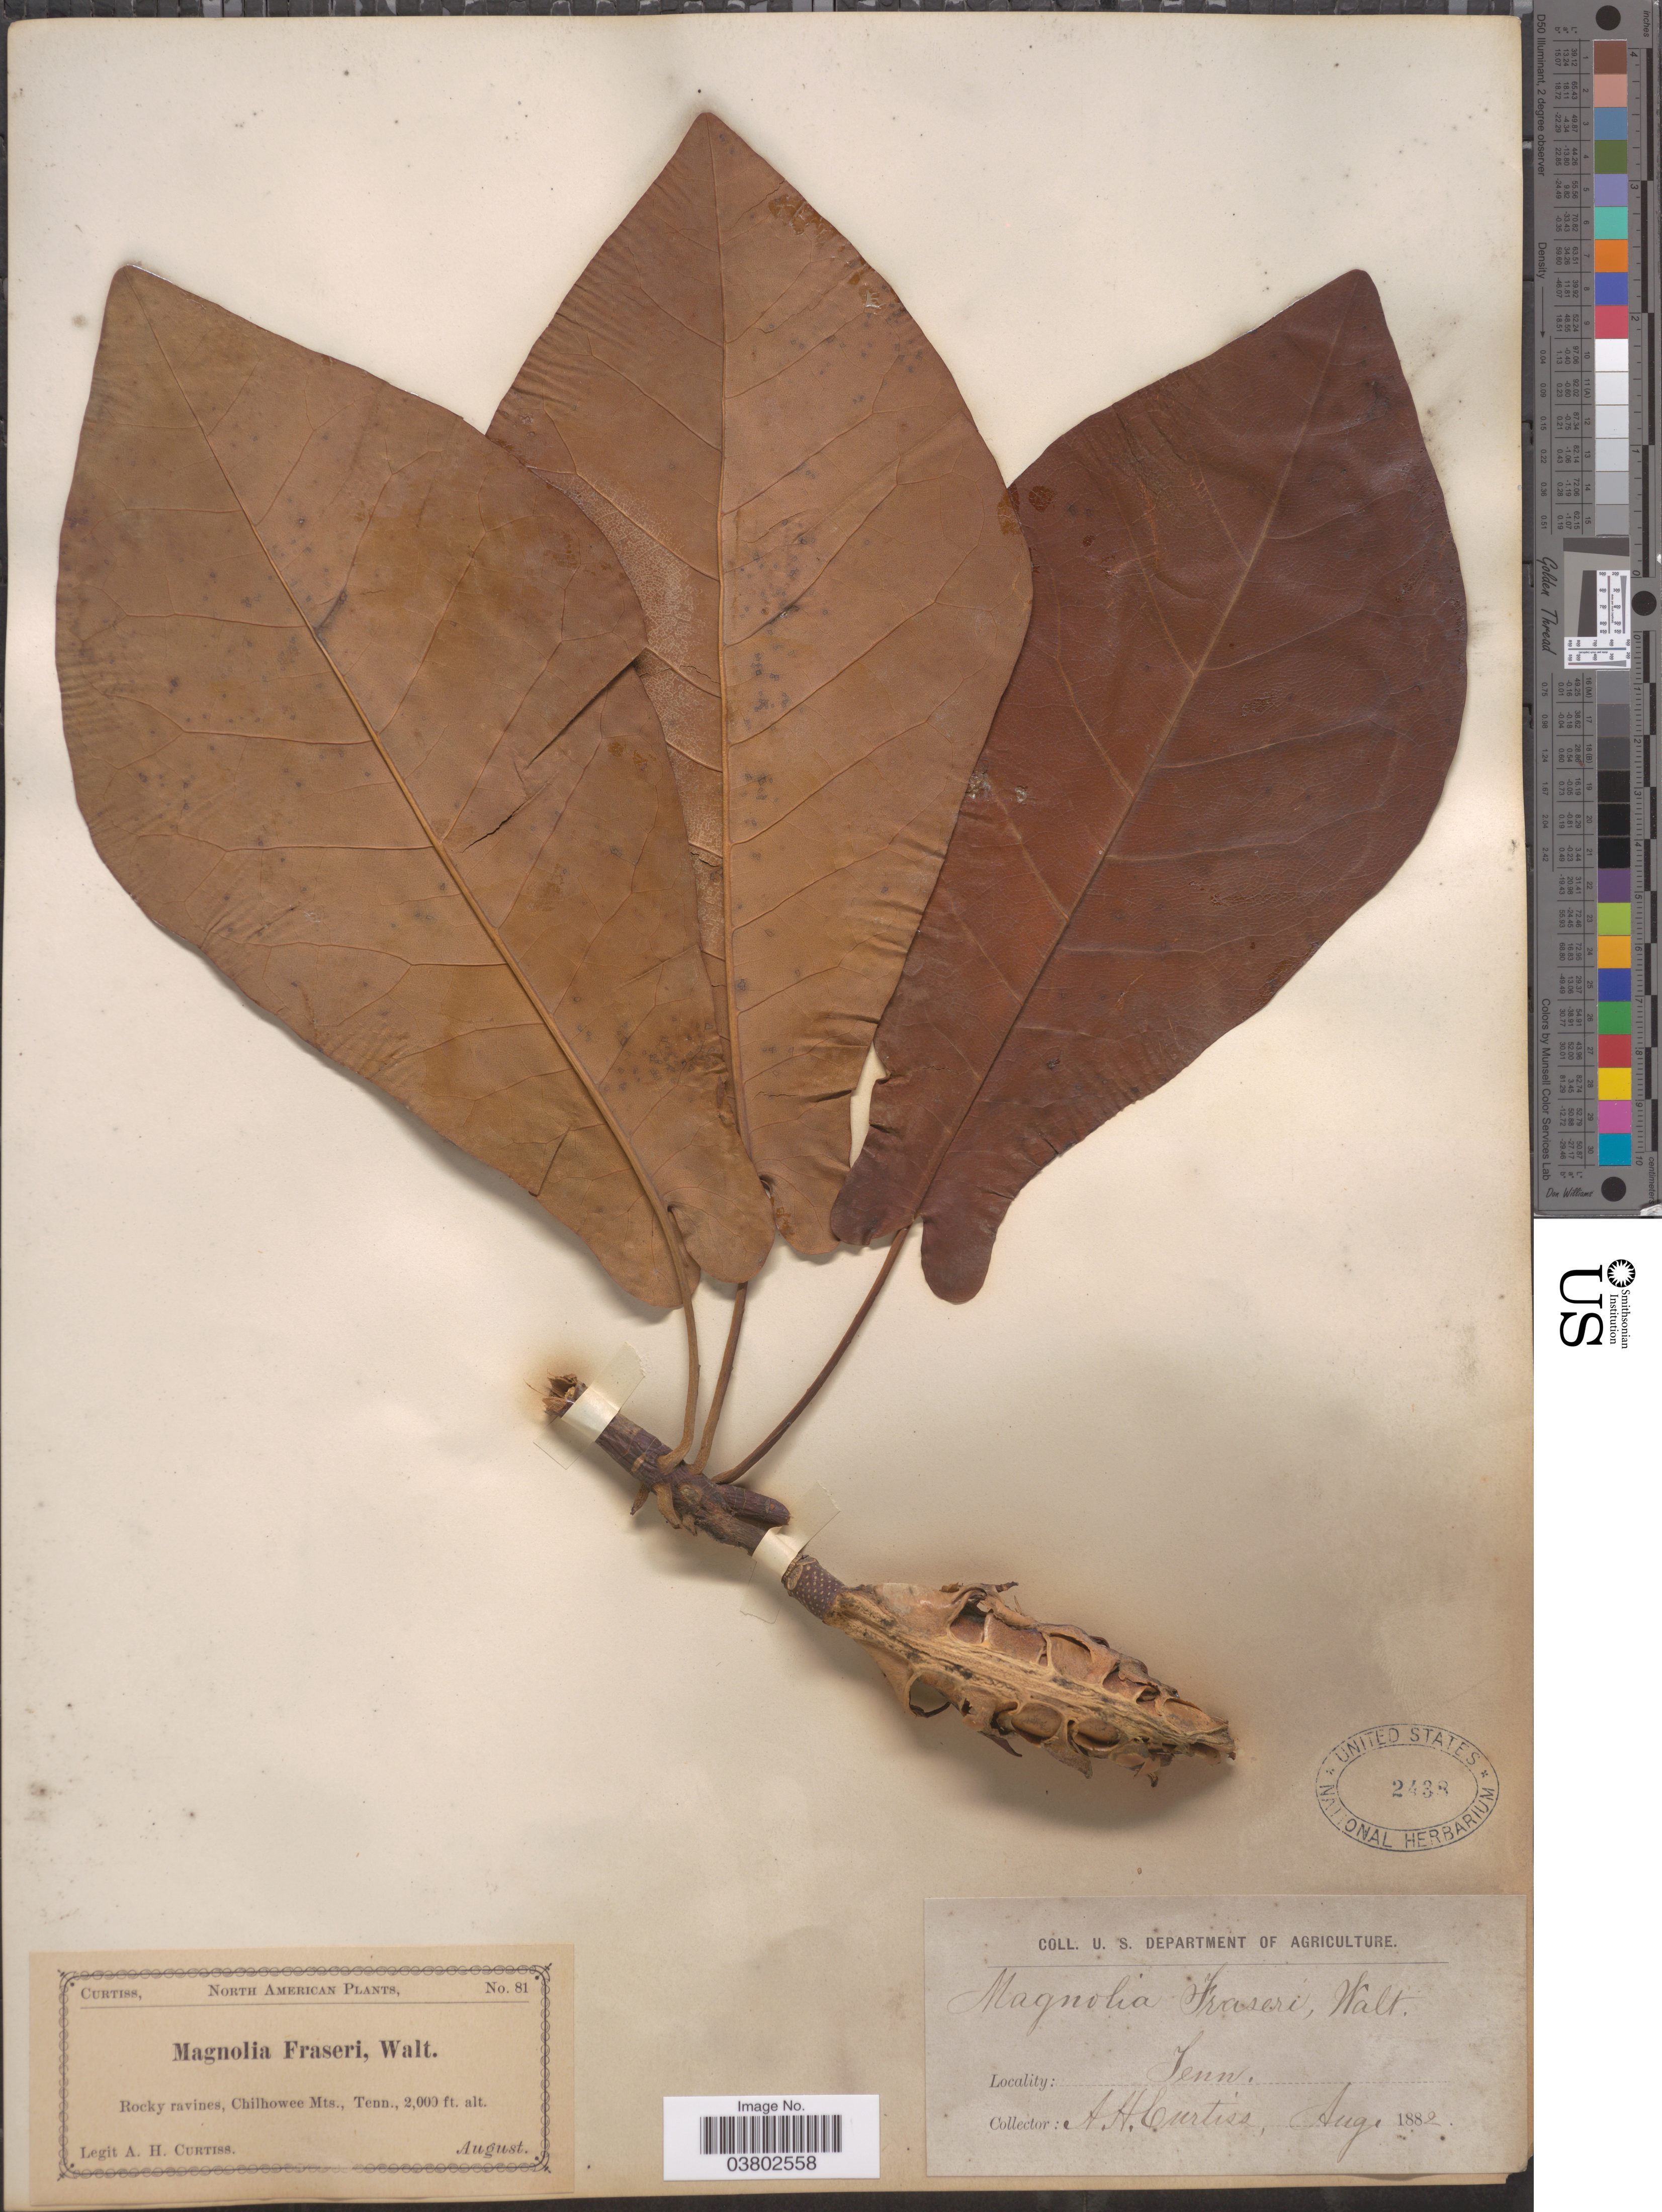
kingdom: Plantae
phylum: Tracheophyta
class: Magnoliopsida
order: Magnoliales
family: Magnoliaceae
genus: Magnolia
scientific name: Magnolia fraseri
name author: Walter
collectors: A. H. Curtiss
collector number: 81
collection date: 1882-08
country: United States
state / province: Tennessee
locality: Chilhowee Mts.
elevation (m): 610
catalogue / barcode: US 2433